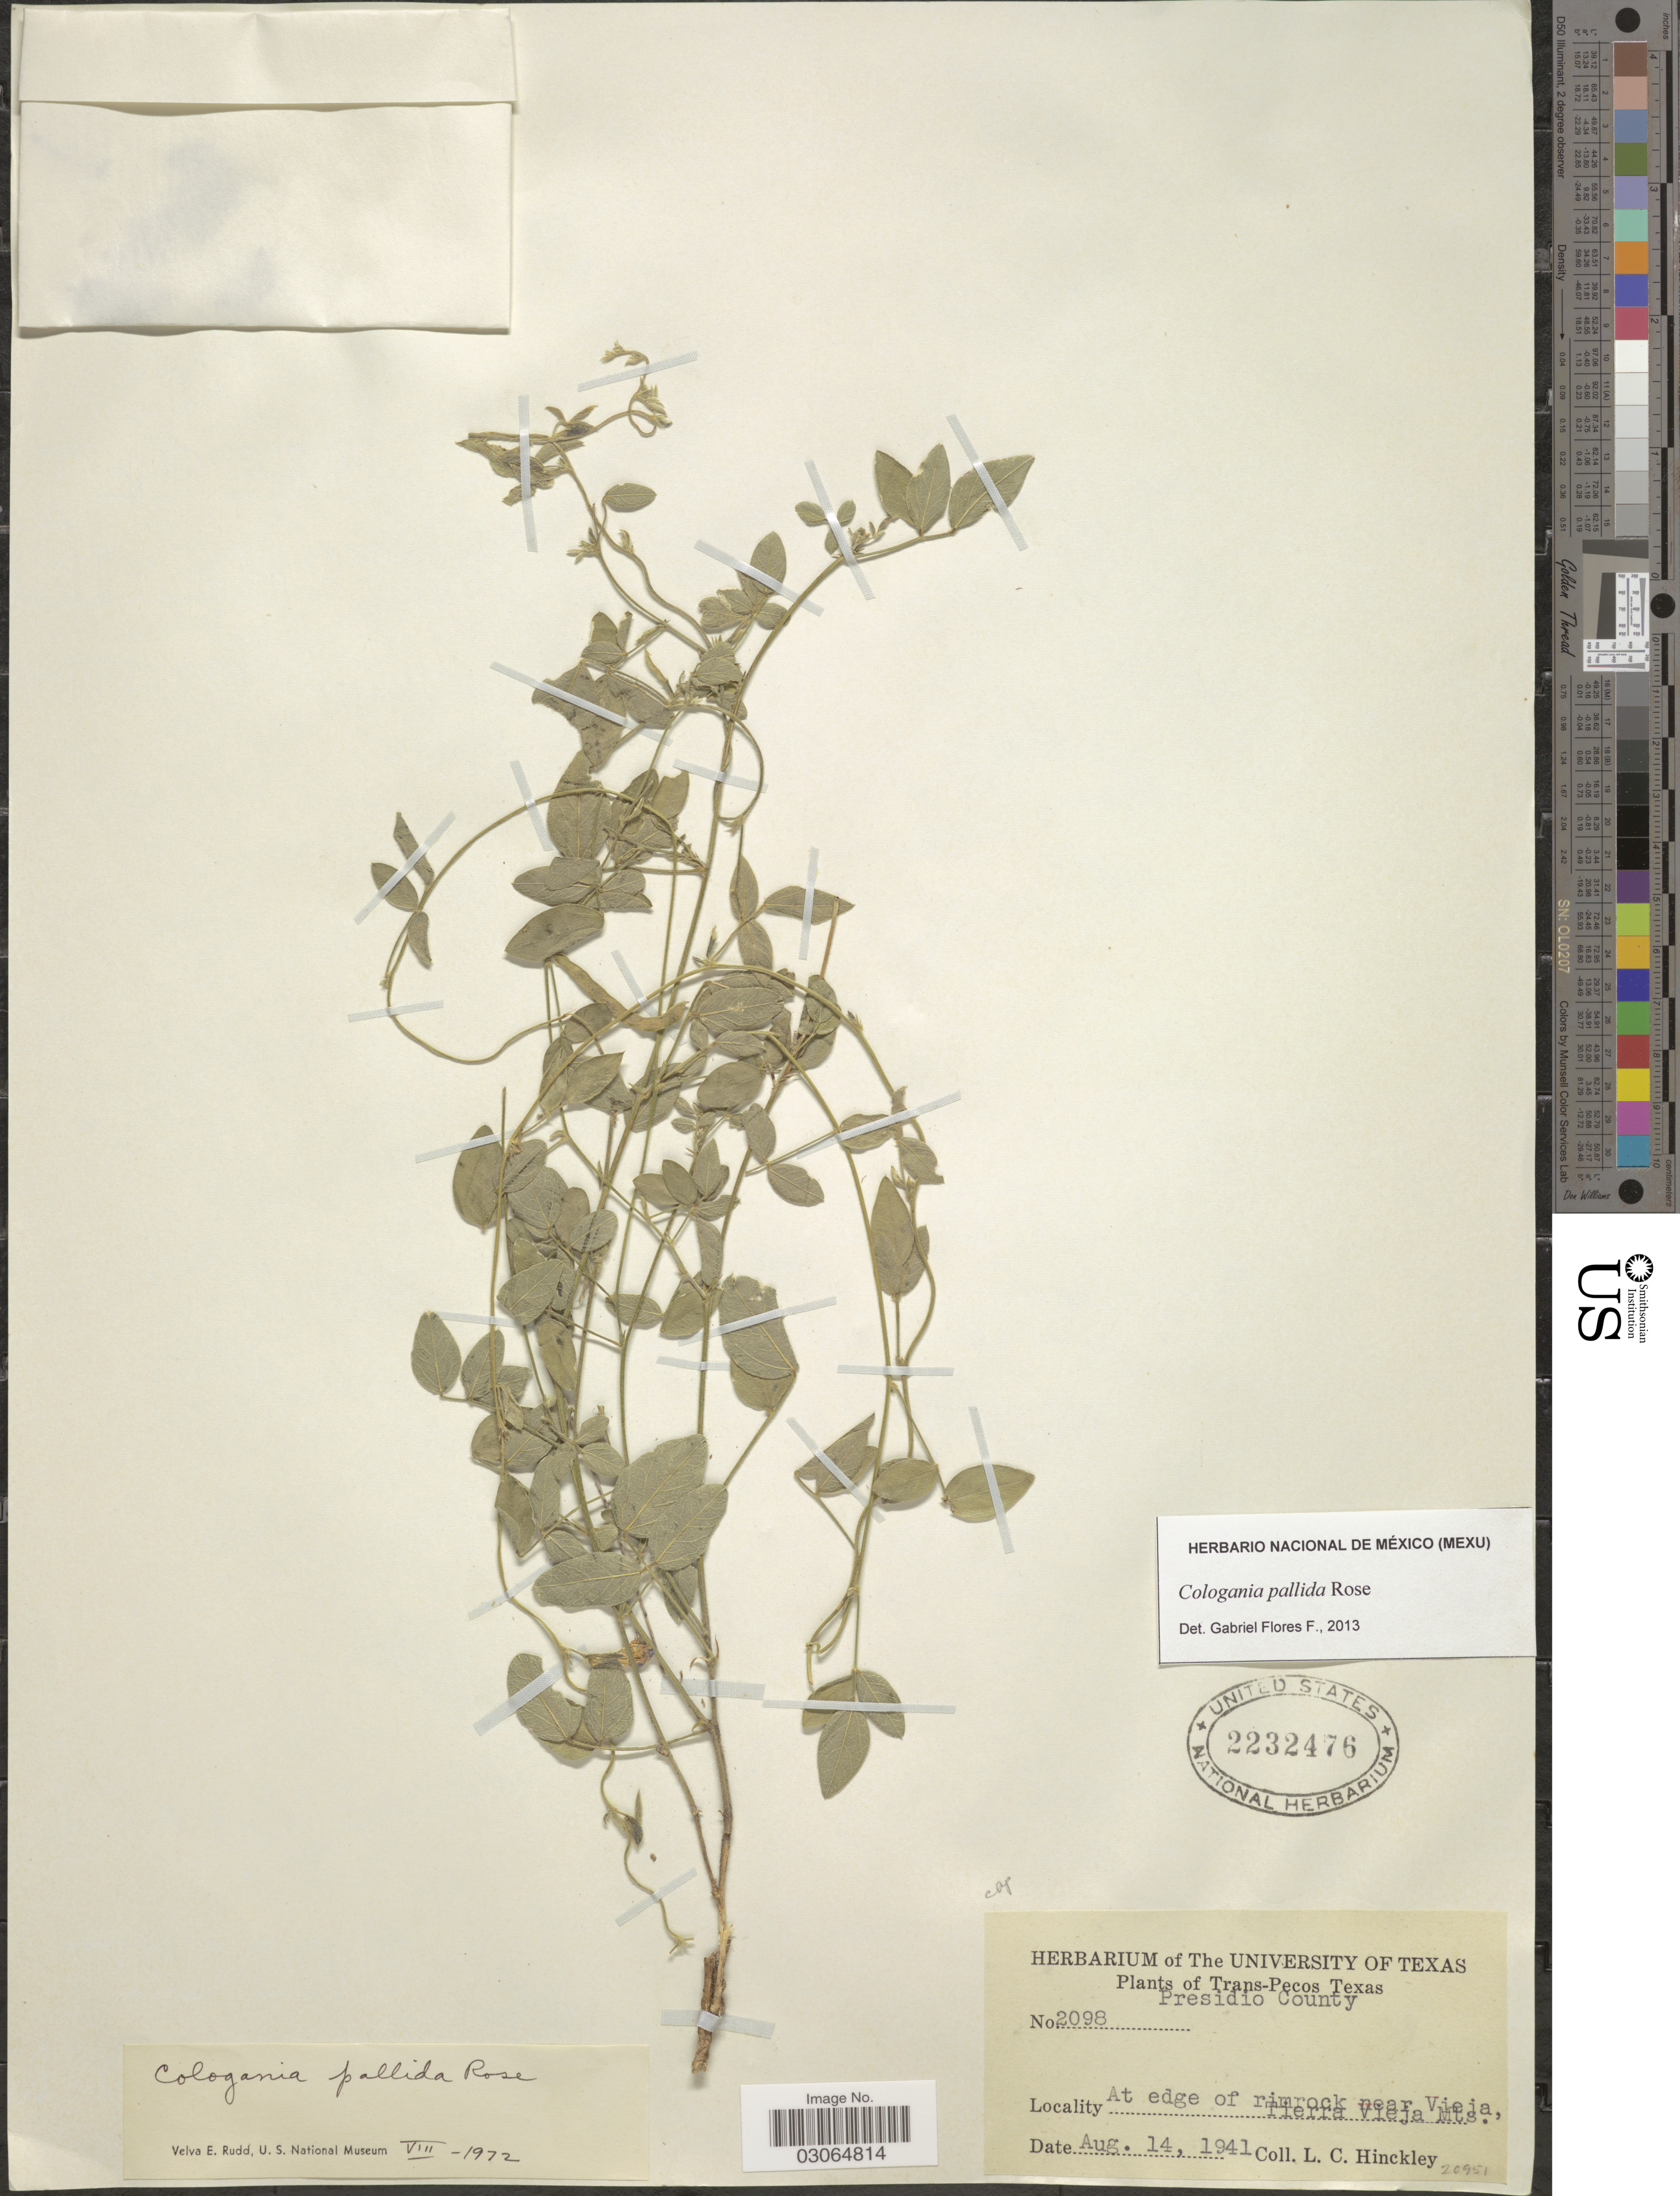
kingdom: Plantae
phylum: Tracheophyta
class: Magnoliopsida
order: Fabales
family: Fabaceae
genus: Cologania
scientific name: Cologania pallida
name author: Rose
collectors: L. Hinckley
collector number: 2098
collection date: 1941-08-14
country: United States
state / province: Texas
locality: Trans-Pecos Texas. Presidio County. At edge of rimrock near Vieja, Tierra Vieja Mts.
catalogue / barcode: US 2232476